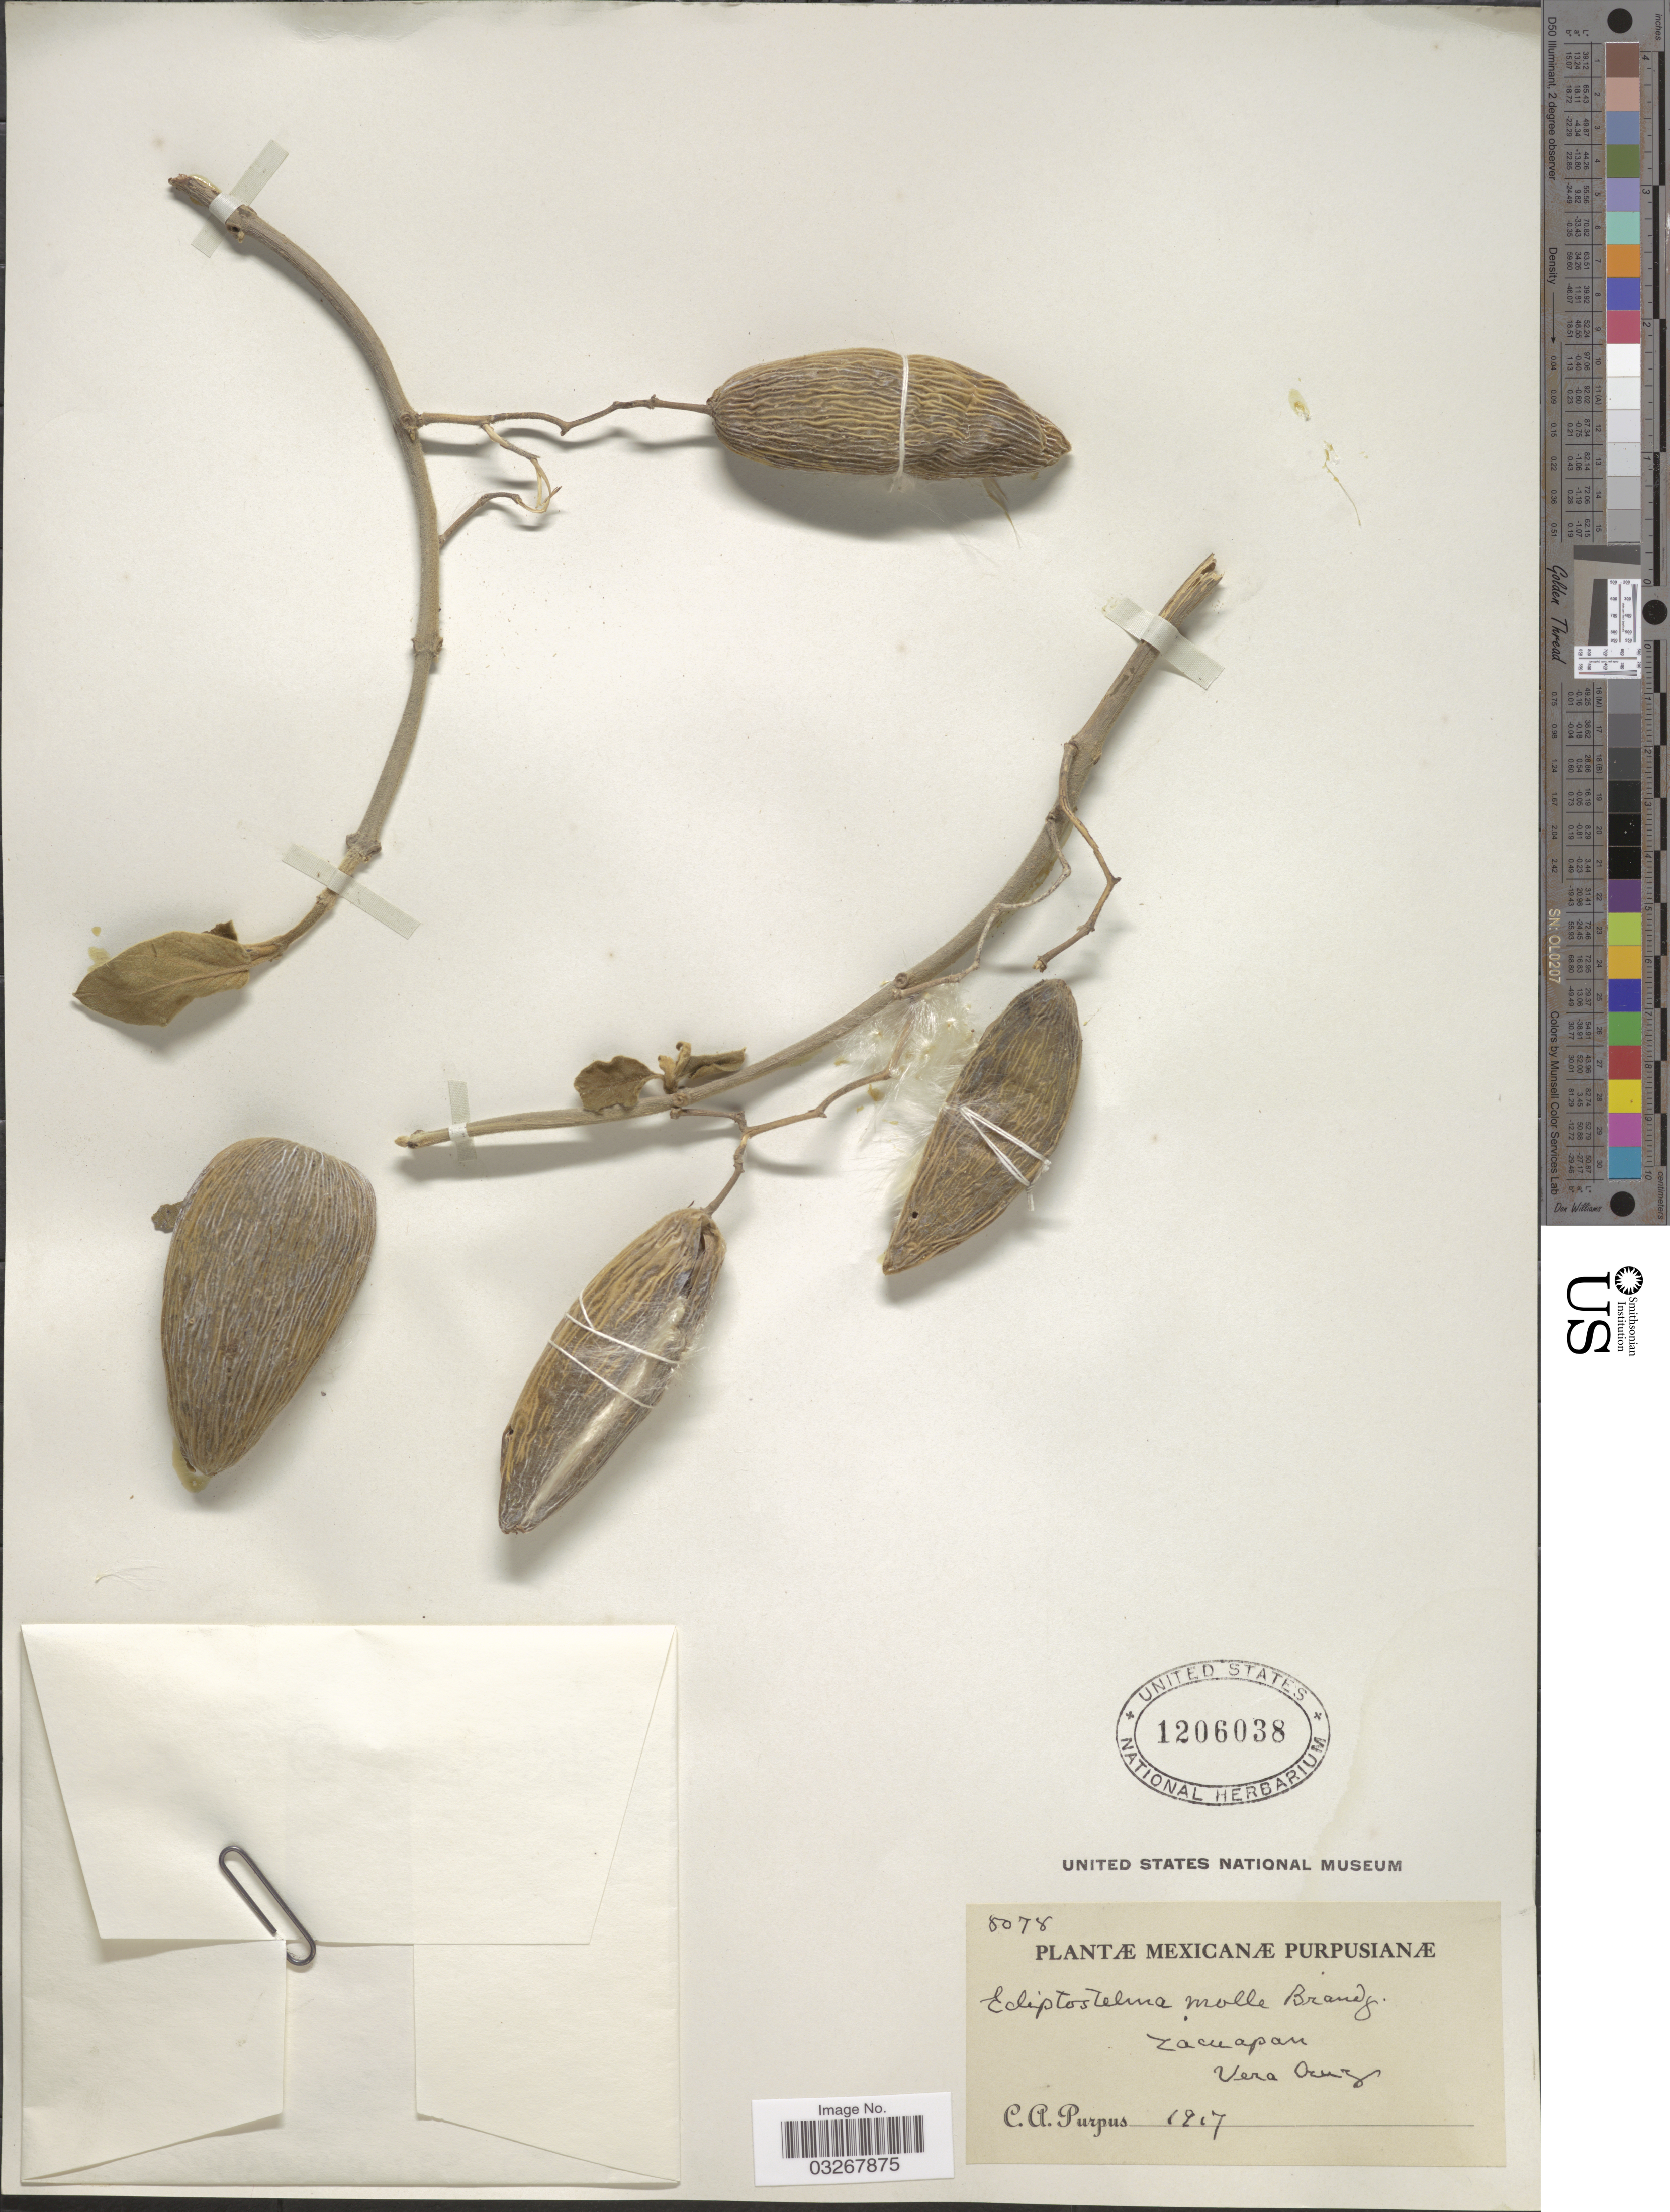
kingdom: Plantae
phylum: Tracheophyta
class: Magnoliopsida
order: Gentianales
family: Apocynaceae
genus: Marsdenia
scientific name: Marsdenia gilgiana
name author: W. Rothe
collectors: C. A. Purpus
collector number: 8078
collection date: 1917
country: Mexico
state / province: Veracruz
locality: Zacuapan. Vera Cruz.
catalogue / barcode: US 1206038